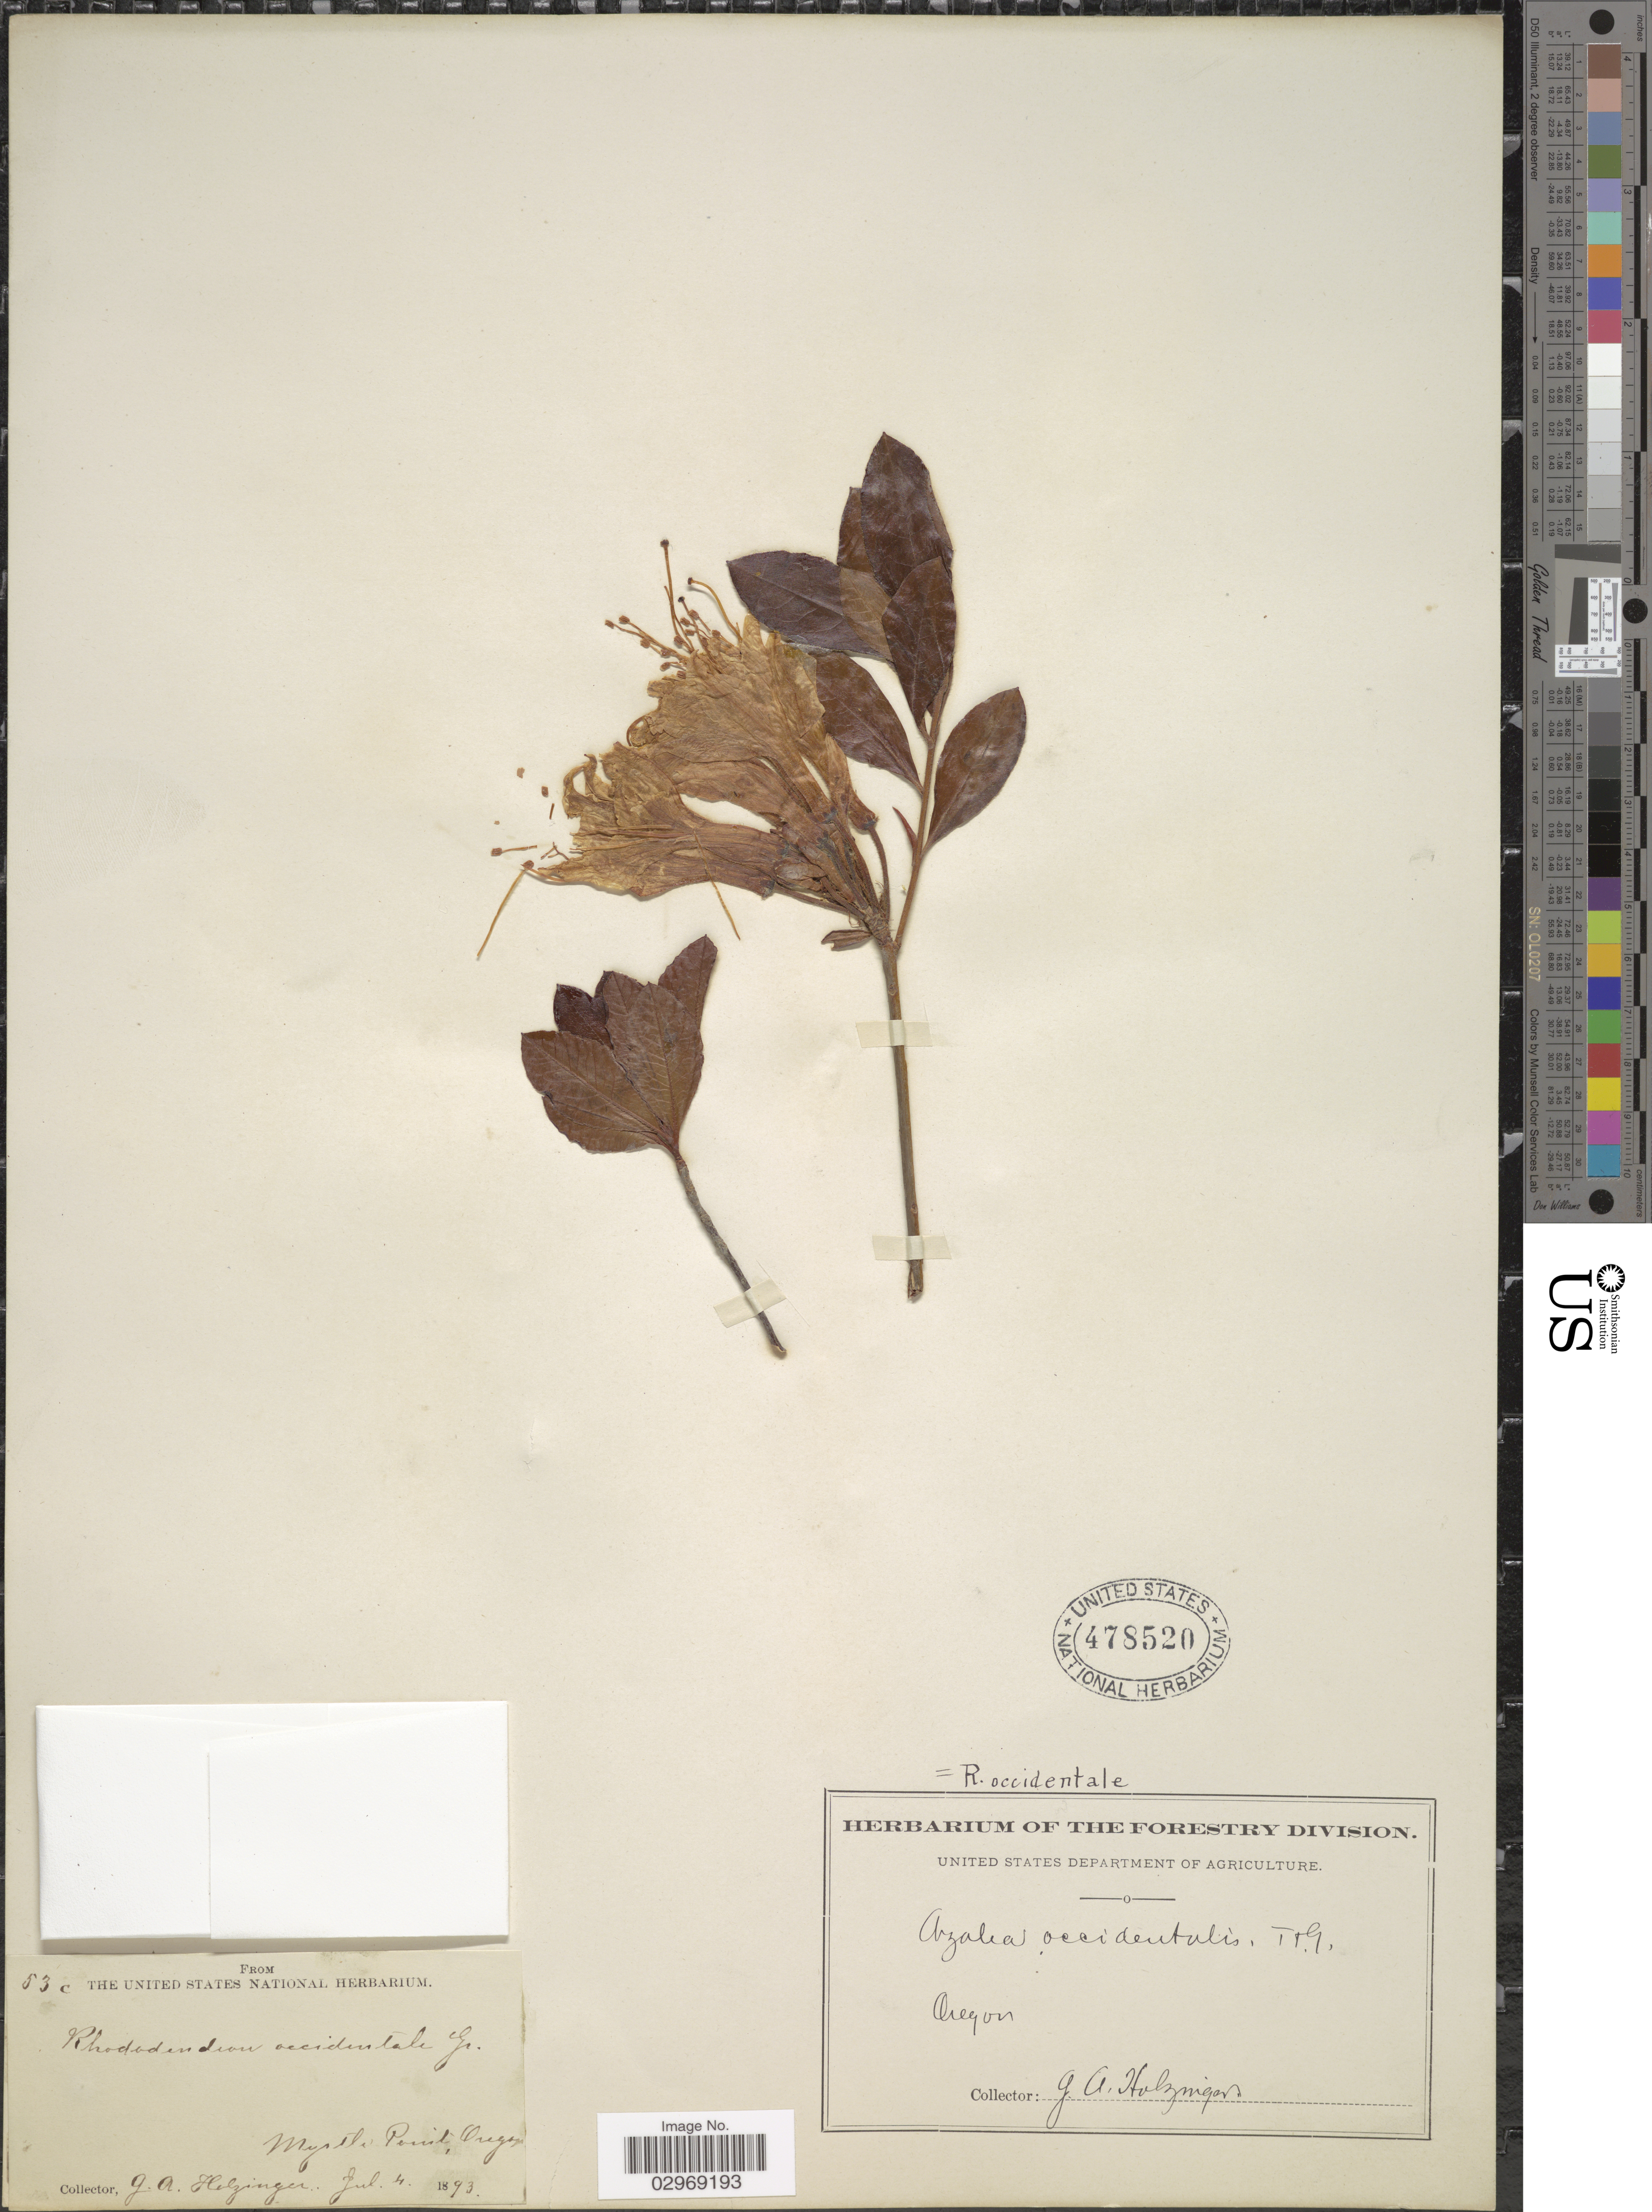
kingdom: Plantae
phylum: Tracheophyta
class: Magnoliopsida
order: Ericales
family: Ericaceae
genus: Rhododendron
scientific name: Rhododendron occidentale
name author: (Torr. & A. Gray) A. Gray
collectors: G. A. Holzinger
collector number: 53c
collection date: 1893-07-04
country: United States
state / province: Oregon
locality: Myrtle Point.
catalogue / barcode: US 478520